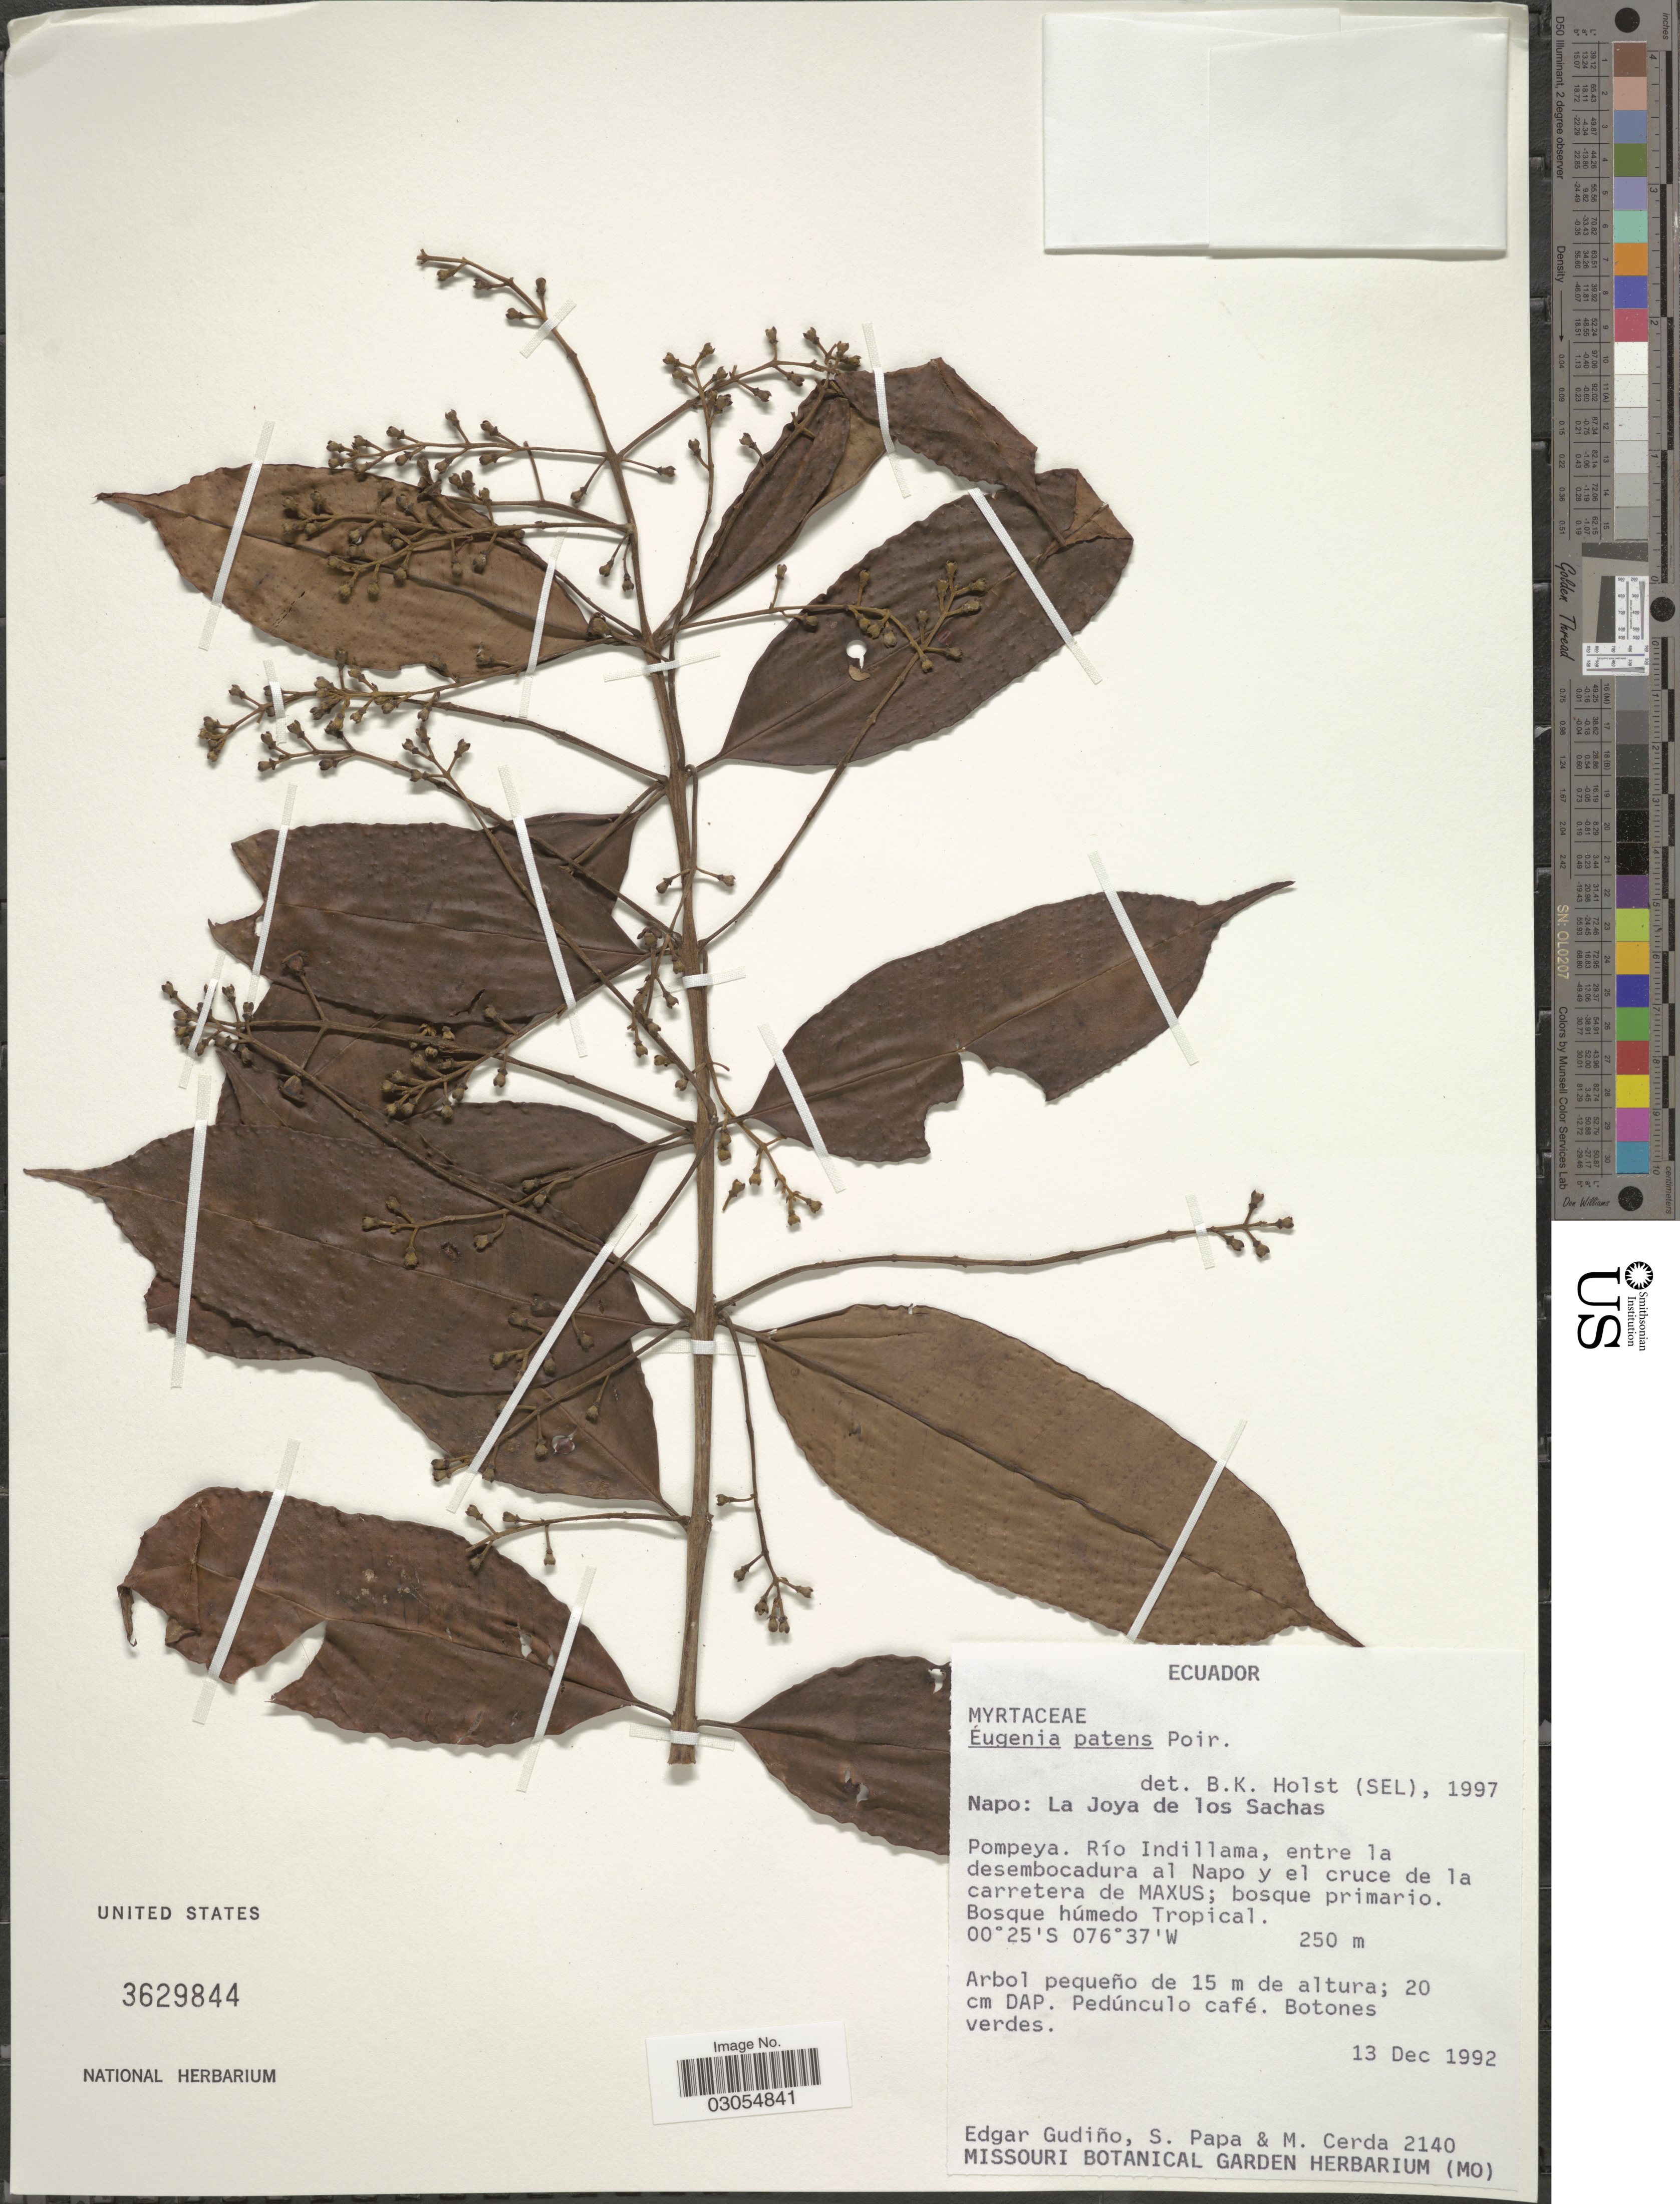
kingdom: Plantae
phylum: Tracheophyta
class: Magnoliopsida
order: Myrtales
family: Myrtaceae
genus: Eugenia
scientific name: Eugenia polystachya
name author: Rich.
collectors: E. Gudiño, S. Papa & M. Cerda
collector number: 2140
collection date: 1992-12-13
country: Ecuador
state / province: Napo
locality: La Joya de los Sachas. Pompeya. Río Indillama, entre la desembocadura al Napo y el cruce de la carretera de Maxus.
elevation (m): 250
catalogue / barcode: US 3629844